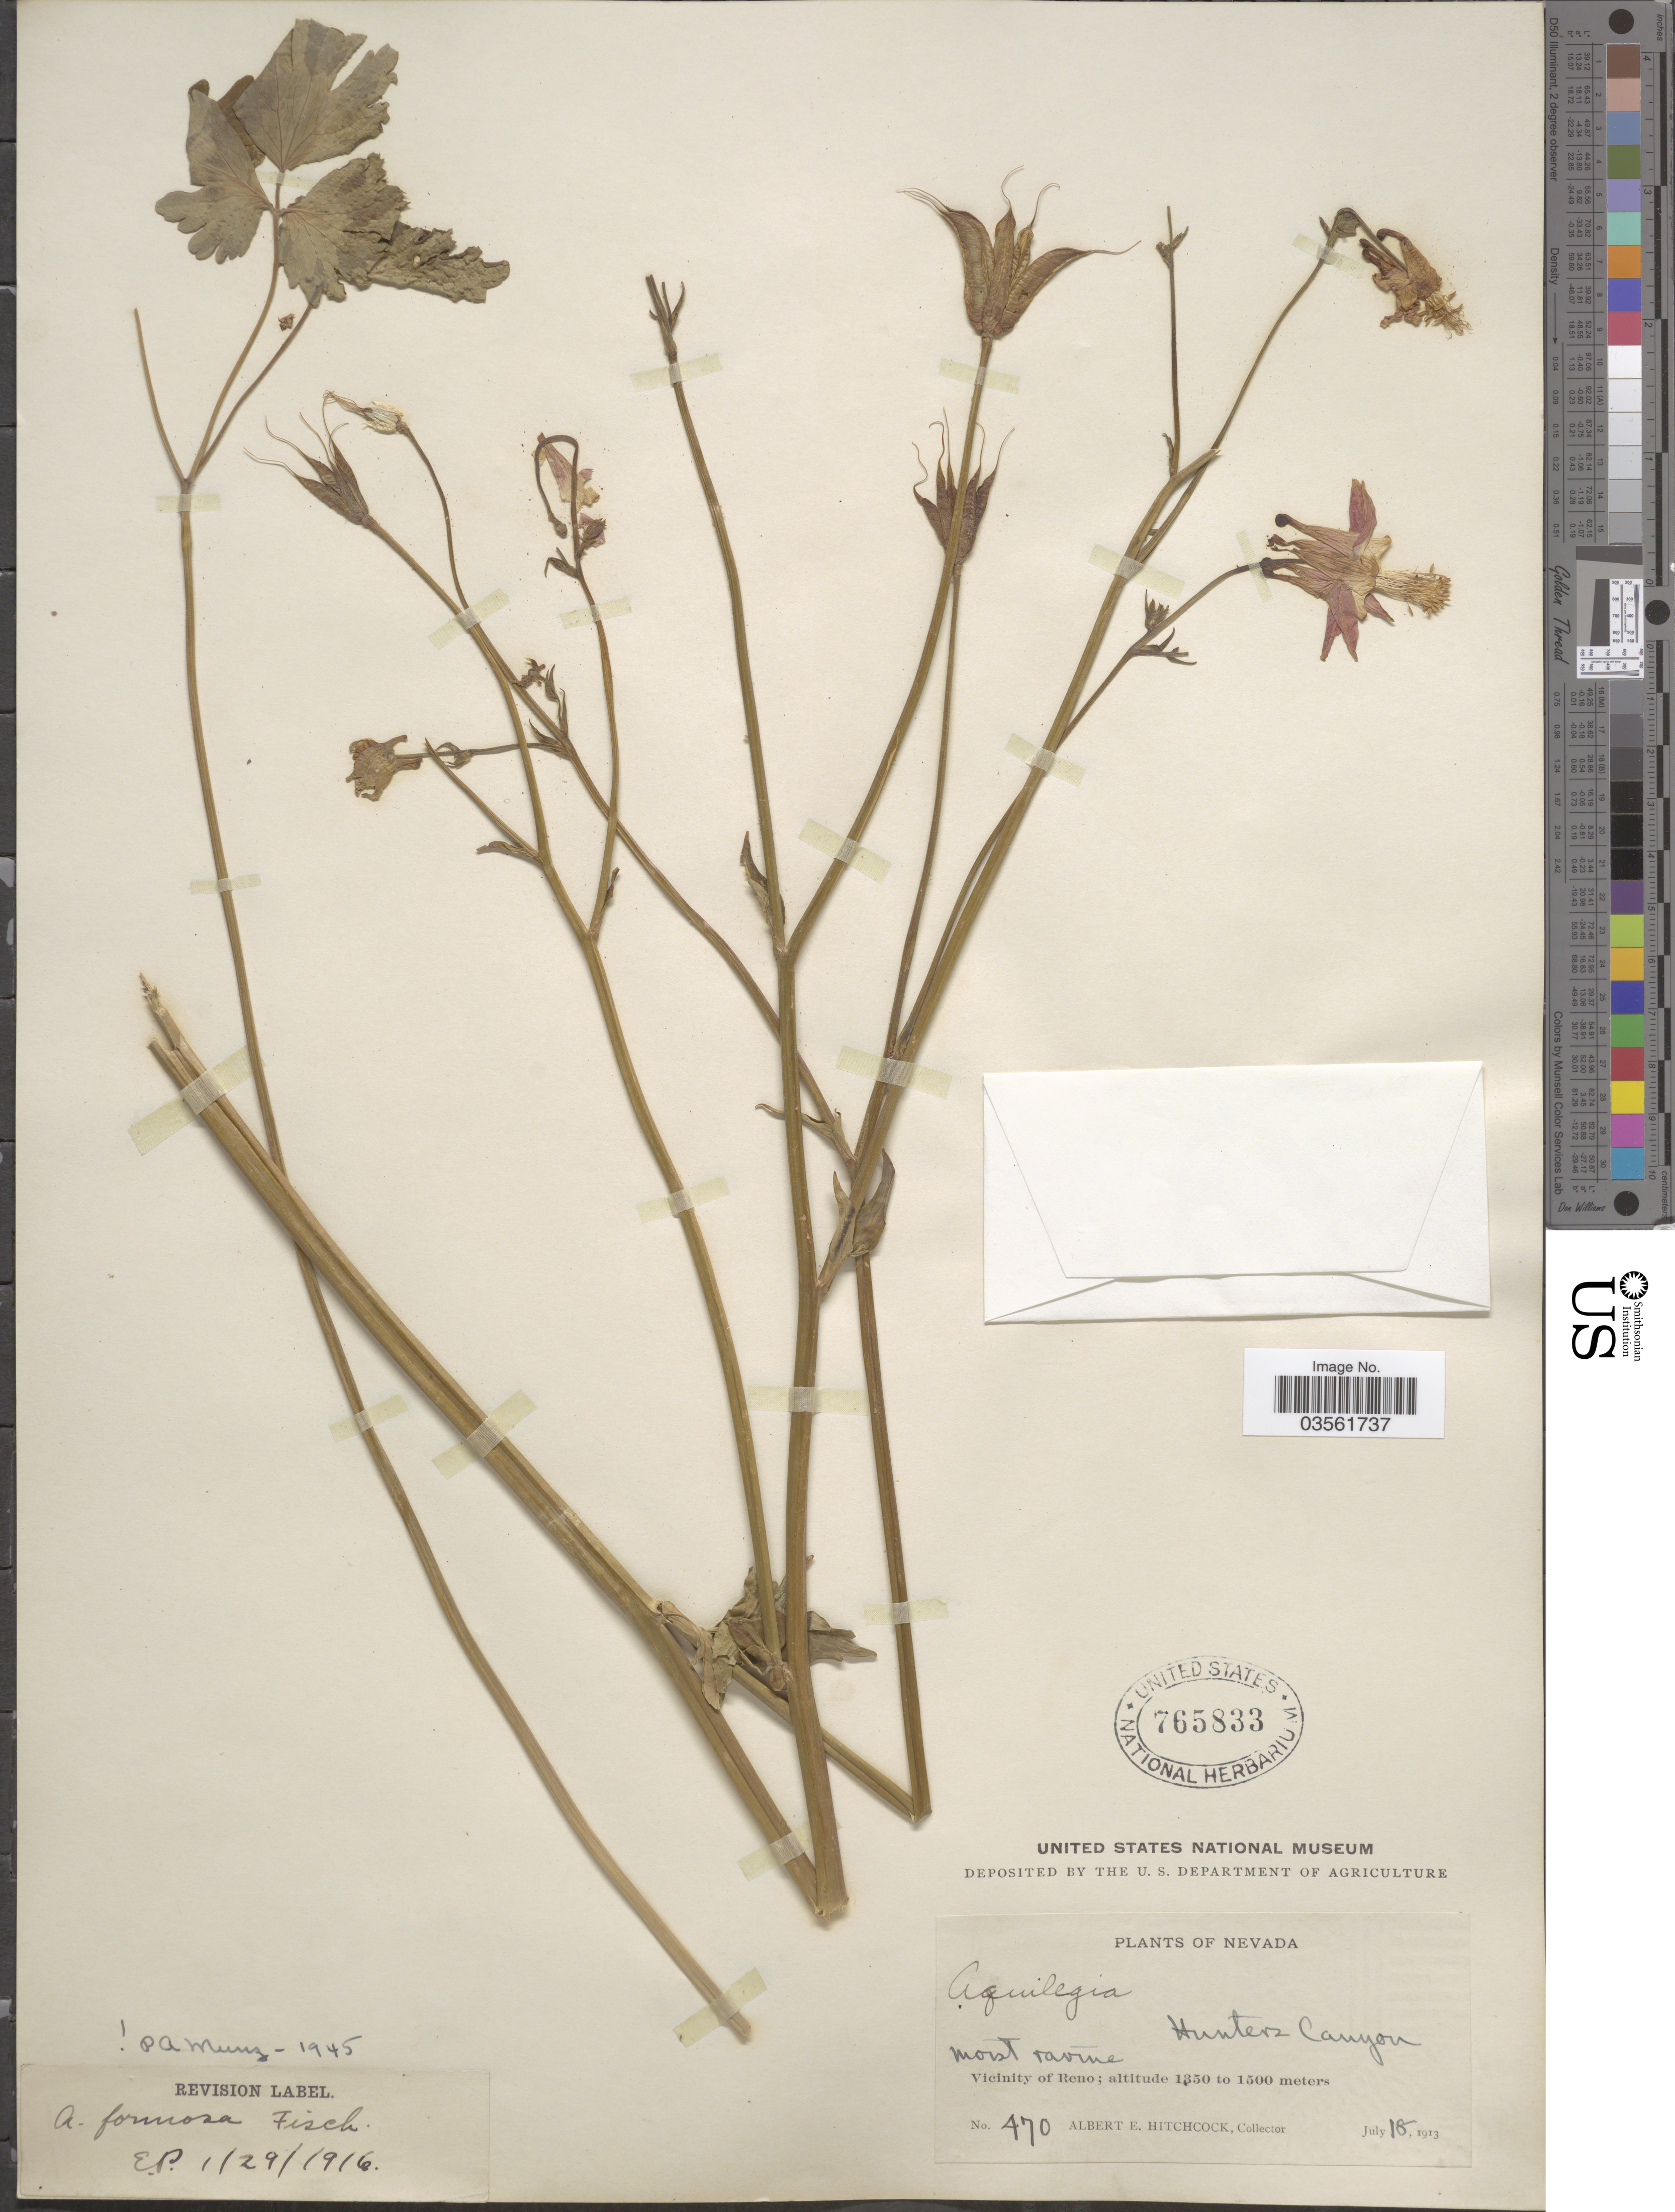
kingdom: Plantae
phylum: Tracheophyta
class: Magnoliopsida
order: Ranunculales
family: Ranunculaceae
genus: Aquilegia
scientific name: Aquilegia formosa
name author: Fisch. ex DC.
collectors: A. Hitchcock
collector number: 470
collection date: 1913-07-18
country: United States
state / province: Nevada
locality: Vicinity of Reno. Hunters Canyon.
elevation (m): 1350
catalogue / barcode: US 765833